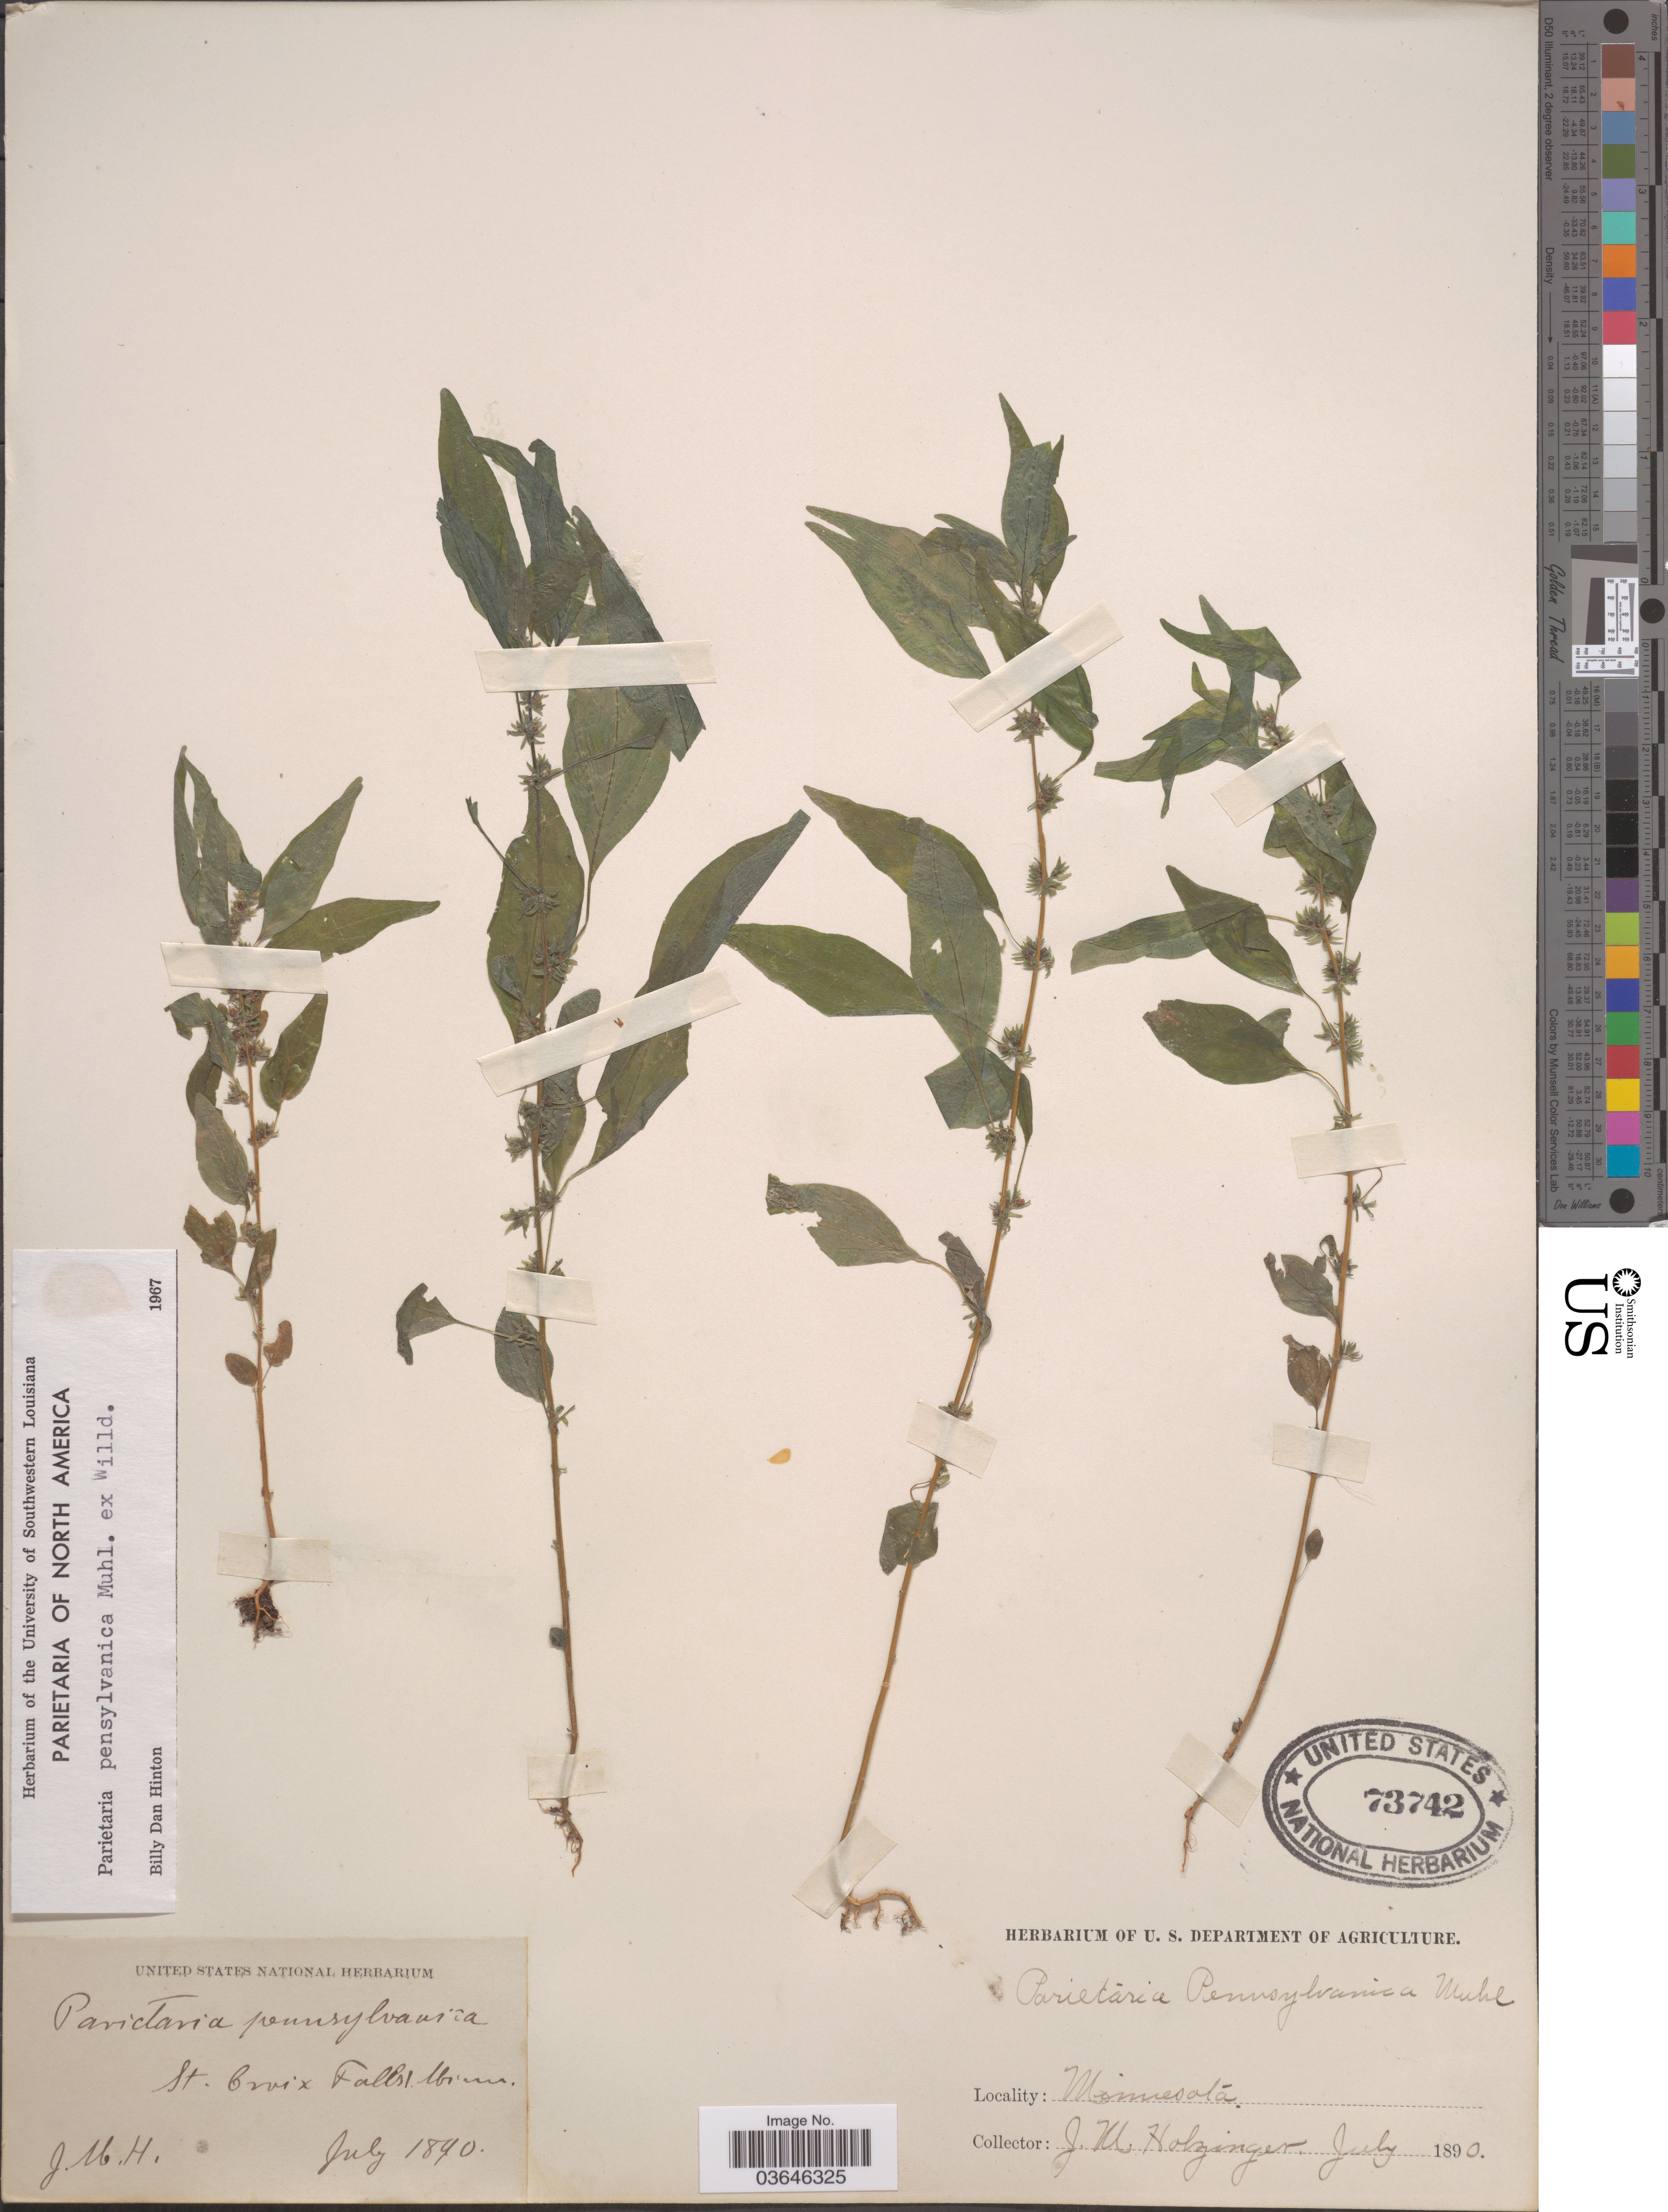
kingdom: Plantae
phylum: Tracheophyta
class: Magnoliopsida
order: Rosales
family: Urticaceae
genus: Parietaria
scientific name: Parietaria pensylvanica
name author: Muhl. ex Willd.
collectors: J. M. Holzinger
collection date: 1890-07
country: United States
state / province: Minnesota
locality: St. Croix Fall Minn.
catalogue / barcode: US 73742